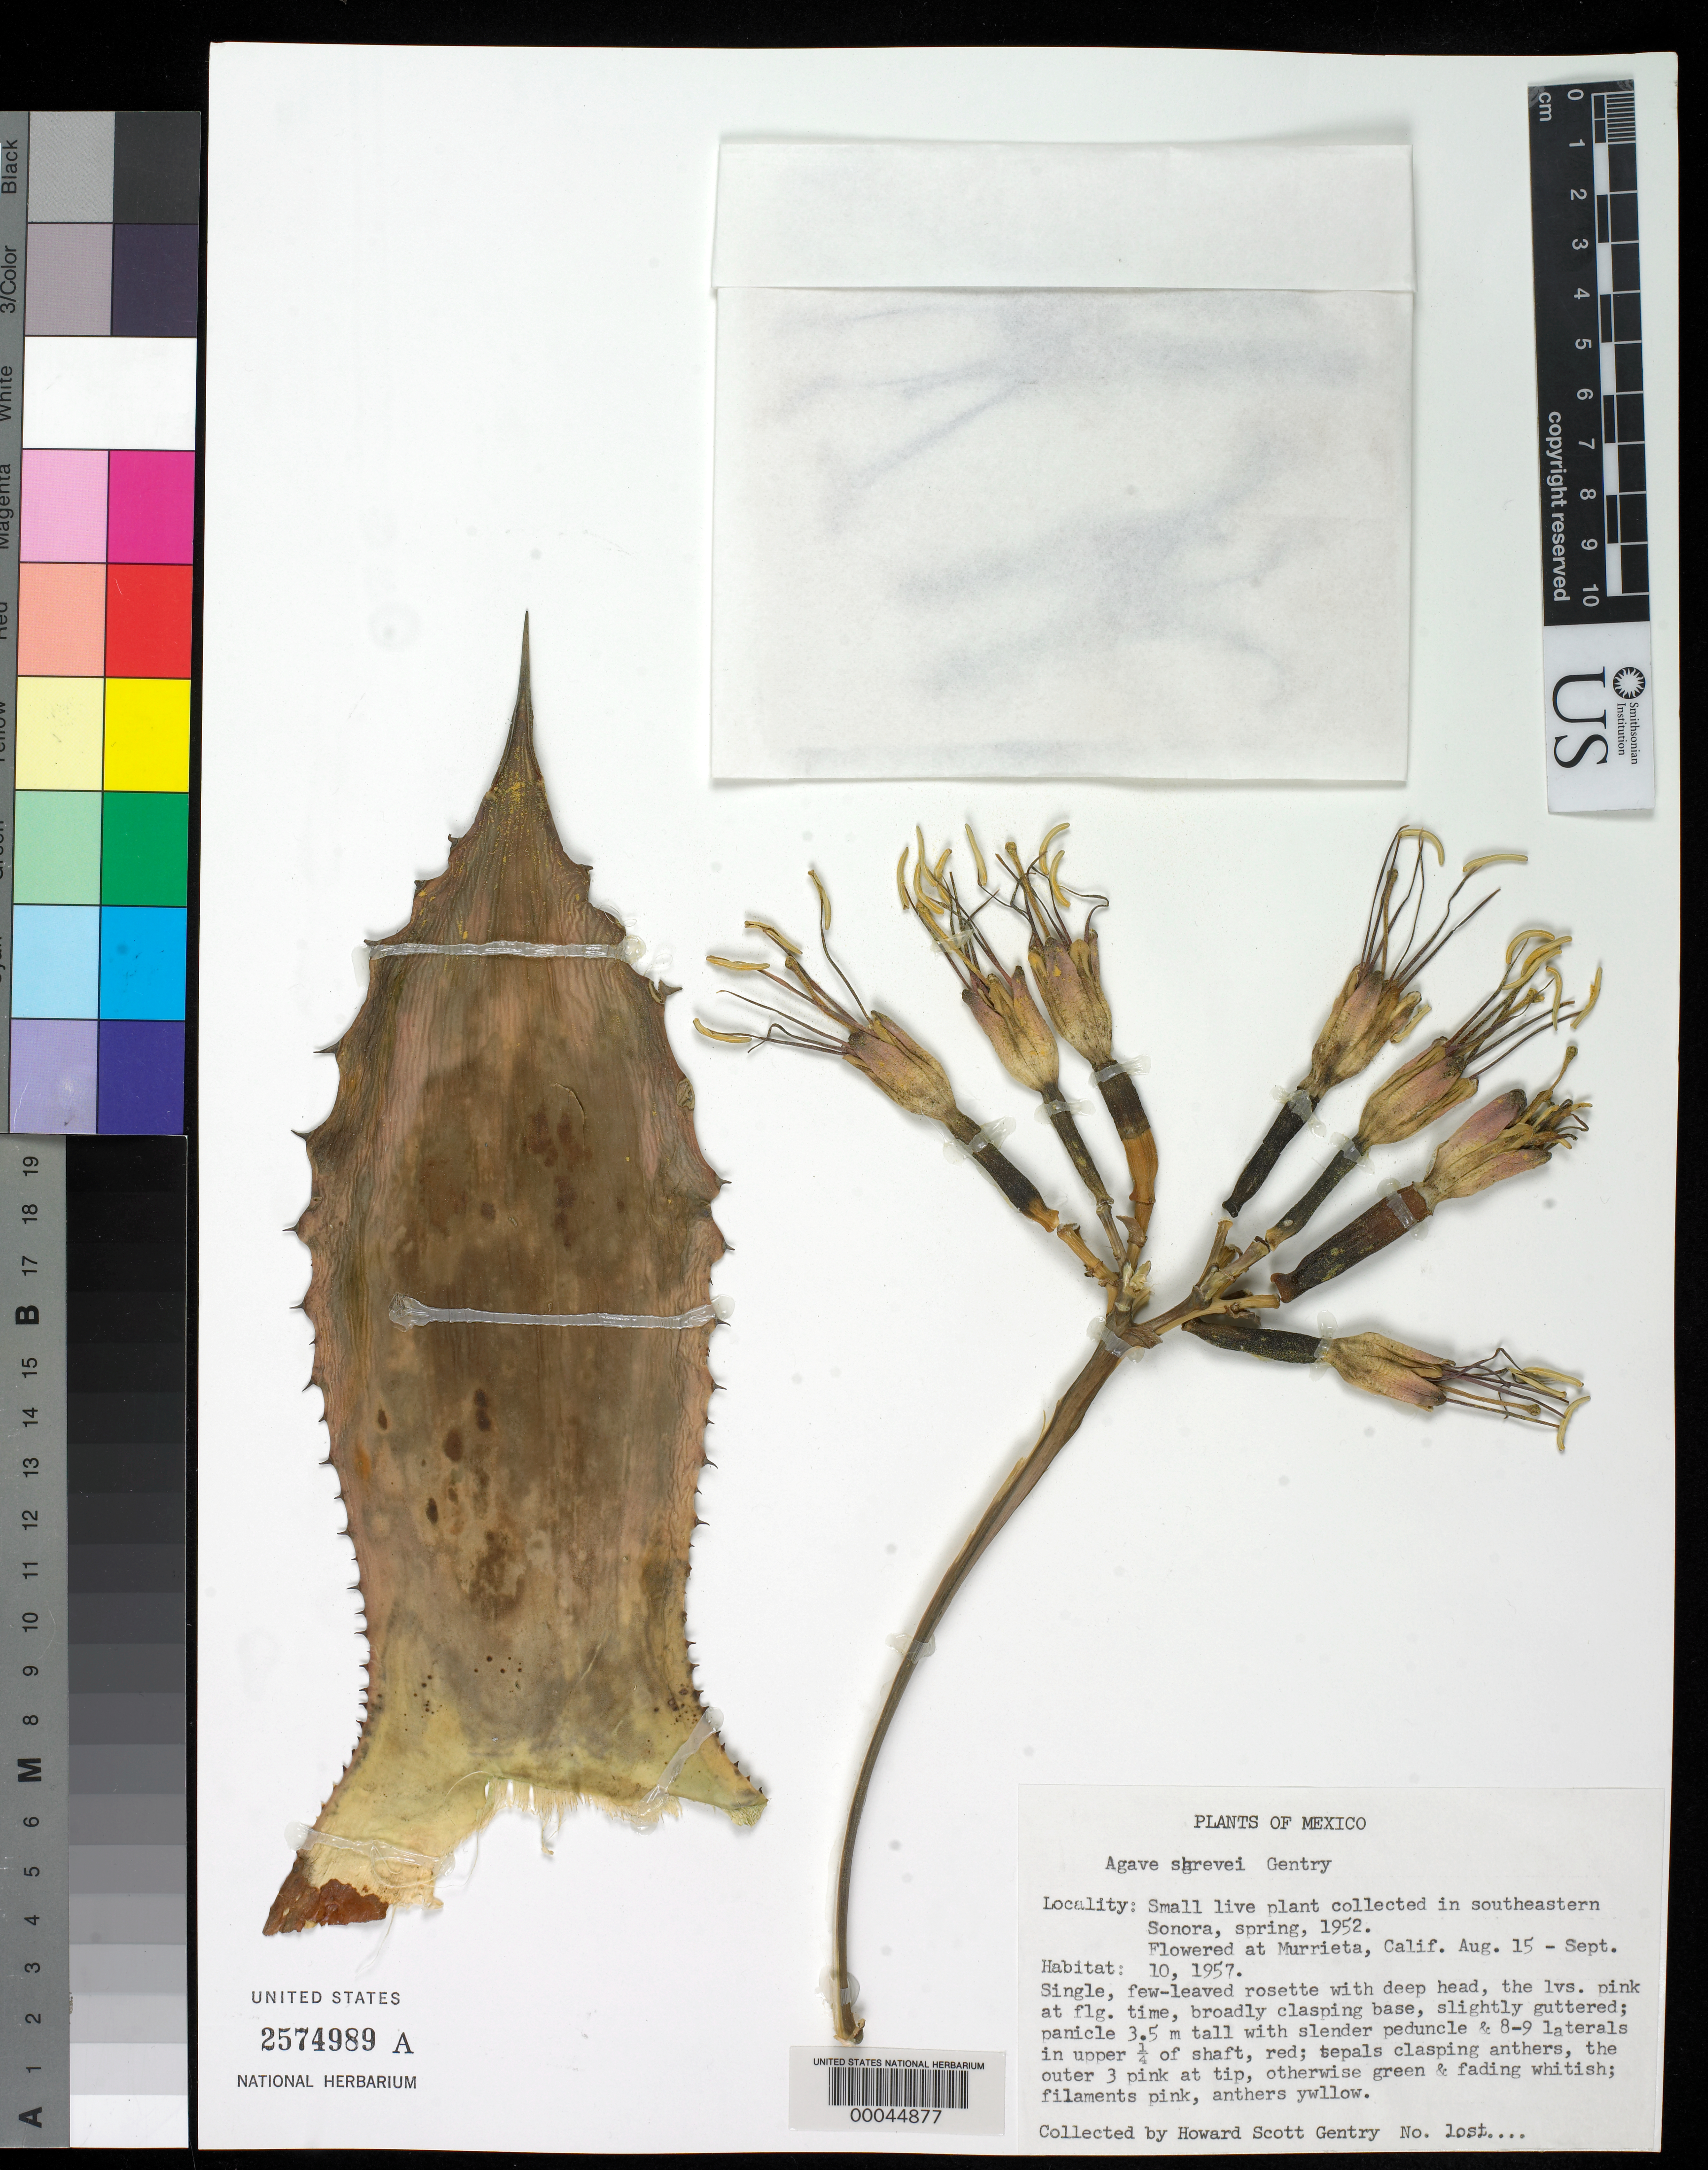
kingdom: Plantae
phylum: Tracheophyta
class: Liliopsida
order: Asparagales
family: Asparagaceae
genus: Agave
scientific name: Agave shrevei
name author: Gentry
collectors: H. S. Gentry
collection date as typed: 1952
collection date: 1952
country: Mexico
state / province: Sonora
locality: Se sonora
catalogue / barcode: US 2574989A